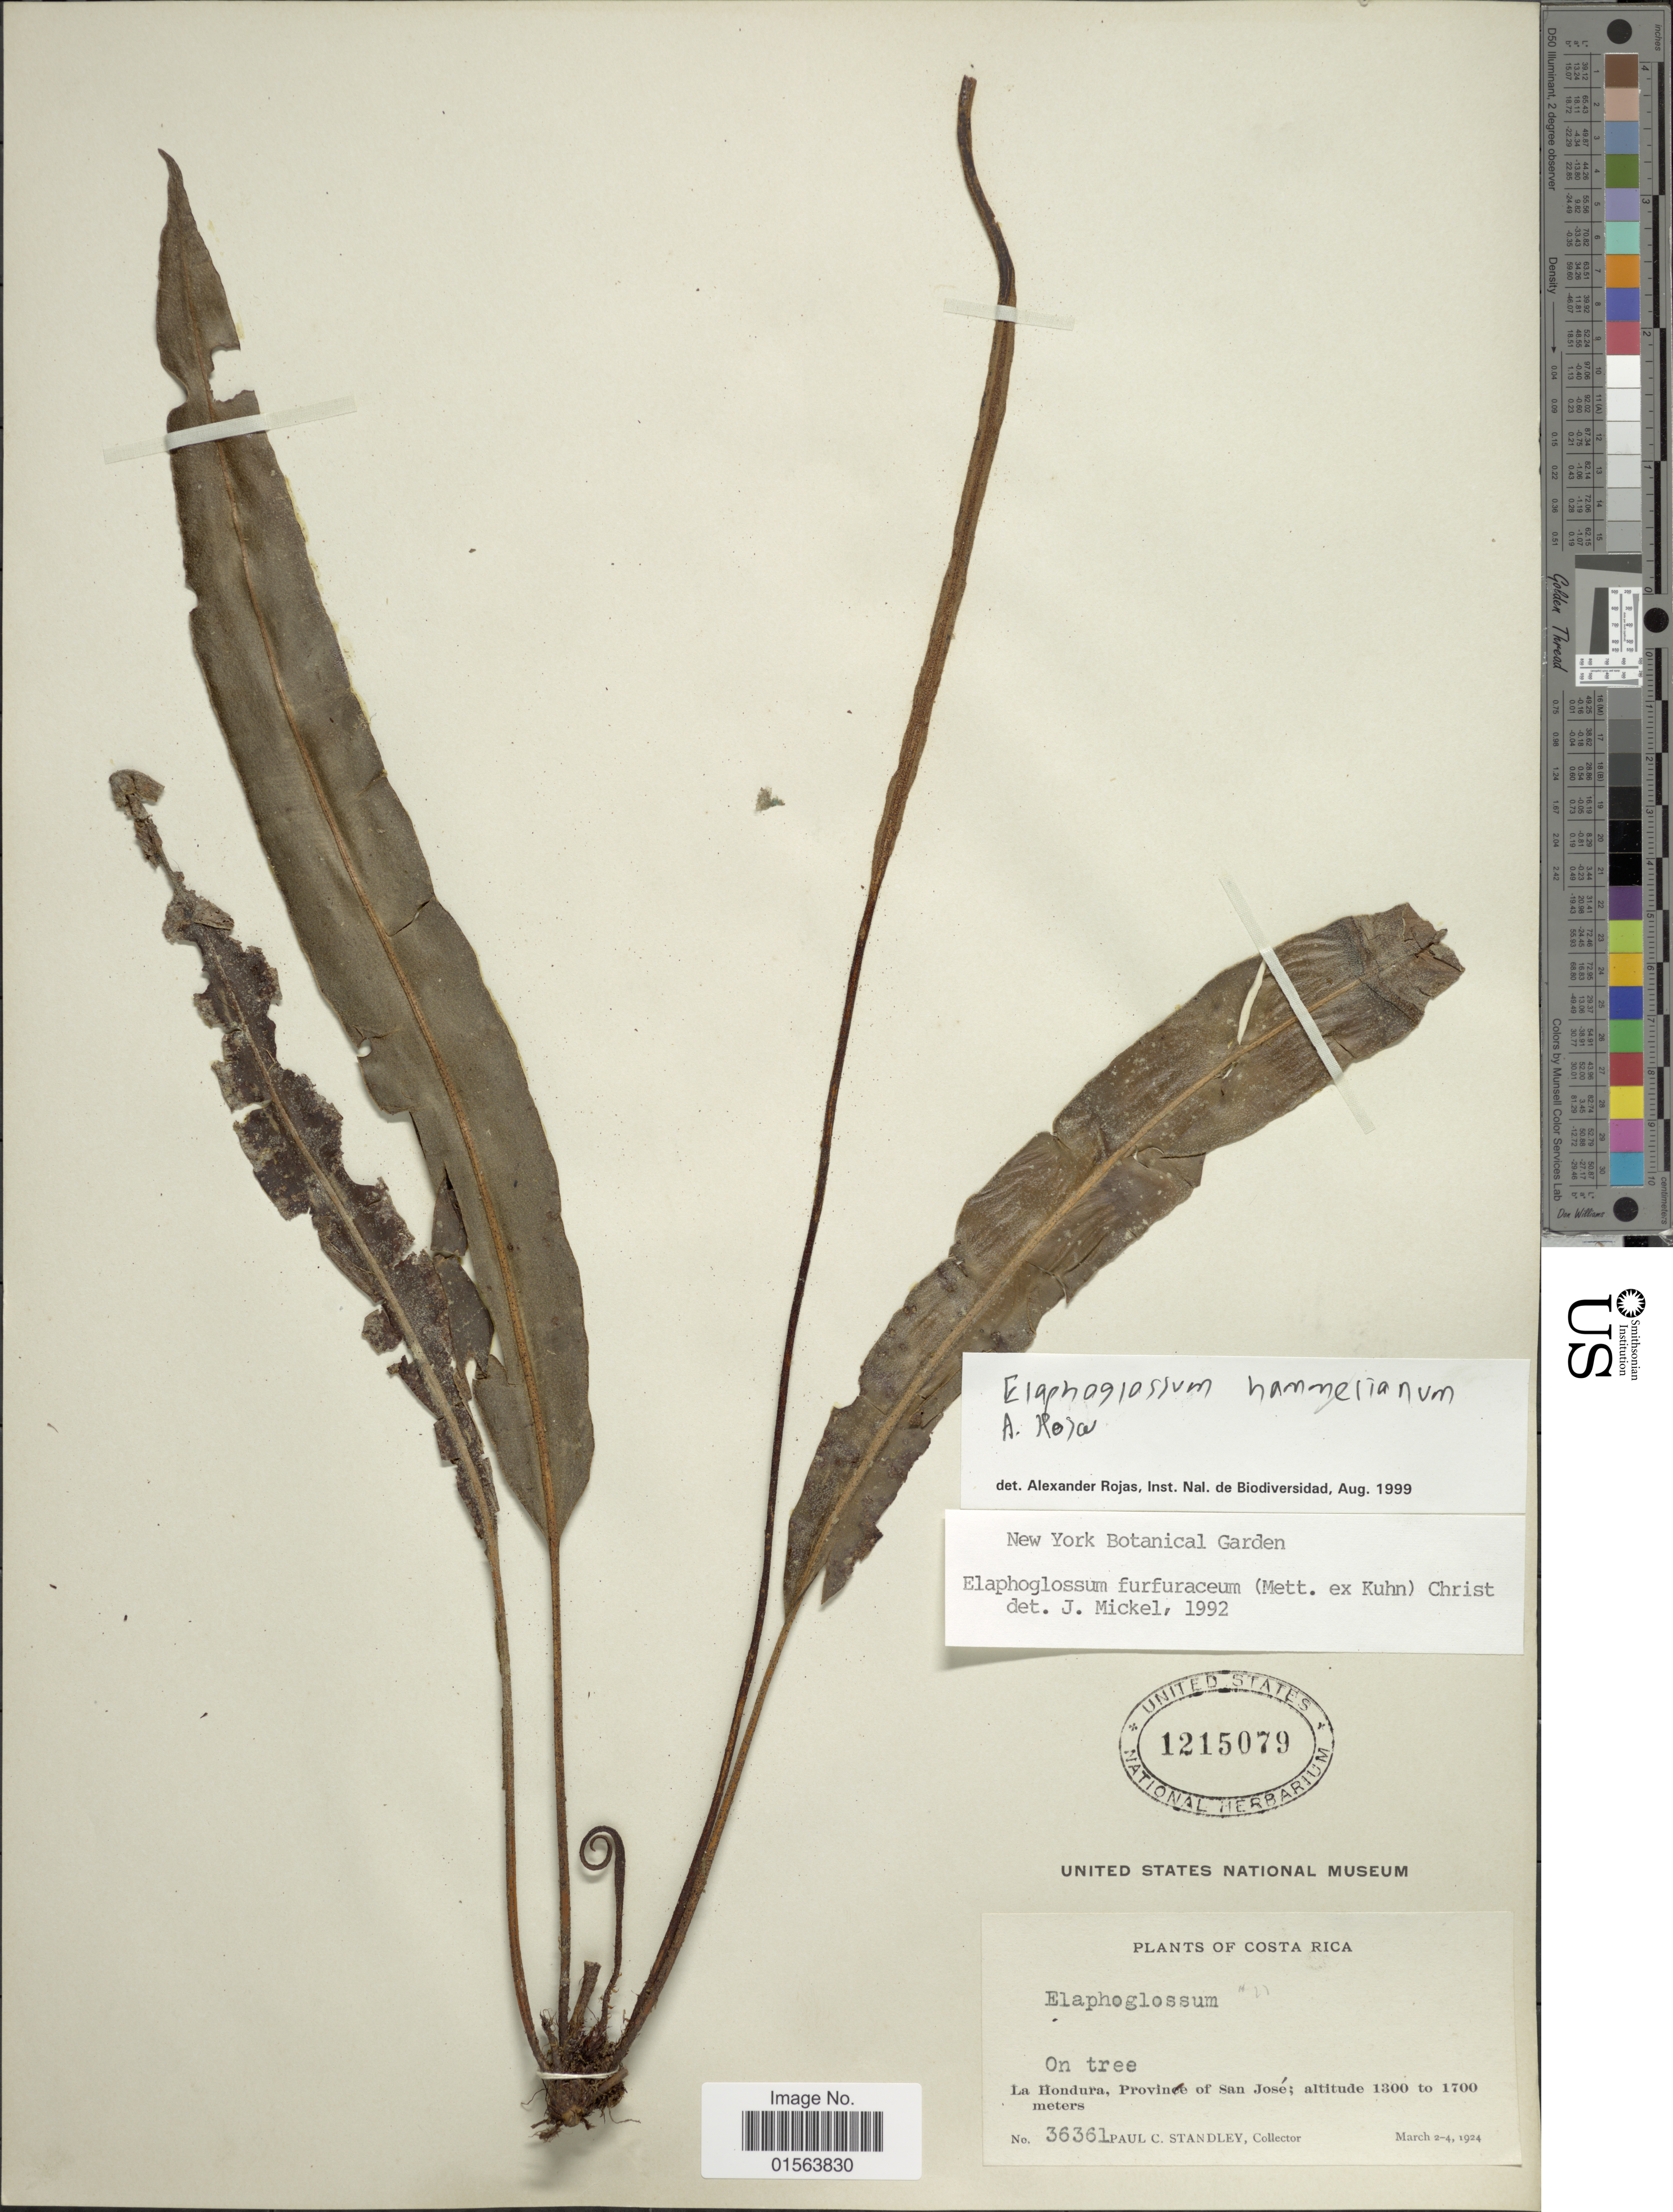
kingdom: Plantae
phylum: Tracheophyta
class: Polypodiopsida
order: Polypodiales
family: Dryopteridaceae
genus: Elaphoglossum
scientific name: Elaphoglossum hammelianum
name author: A. Rojas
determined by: Matos, F. B.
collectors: P. C. Standley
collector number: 36361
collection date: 1924-03-02/1924-03-04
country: Costa Rica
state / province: San José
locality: La Hondura, Province of San Jose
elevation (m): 1300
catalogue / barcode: US 1215079